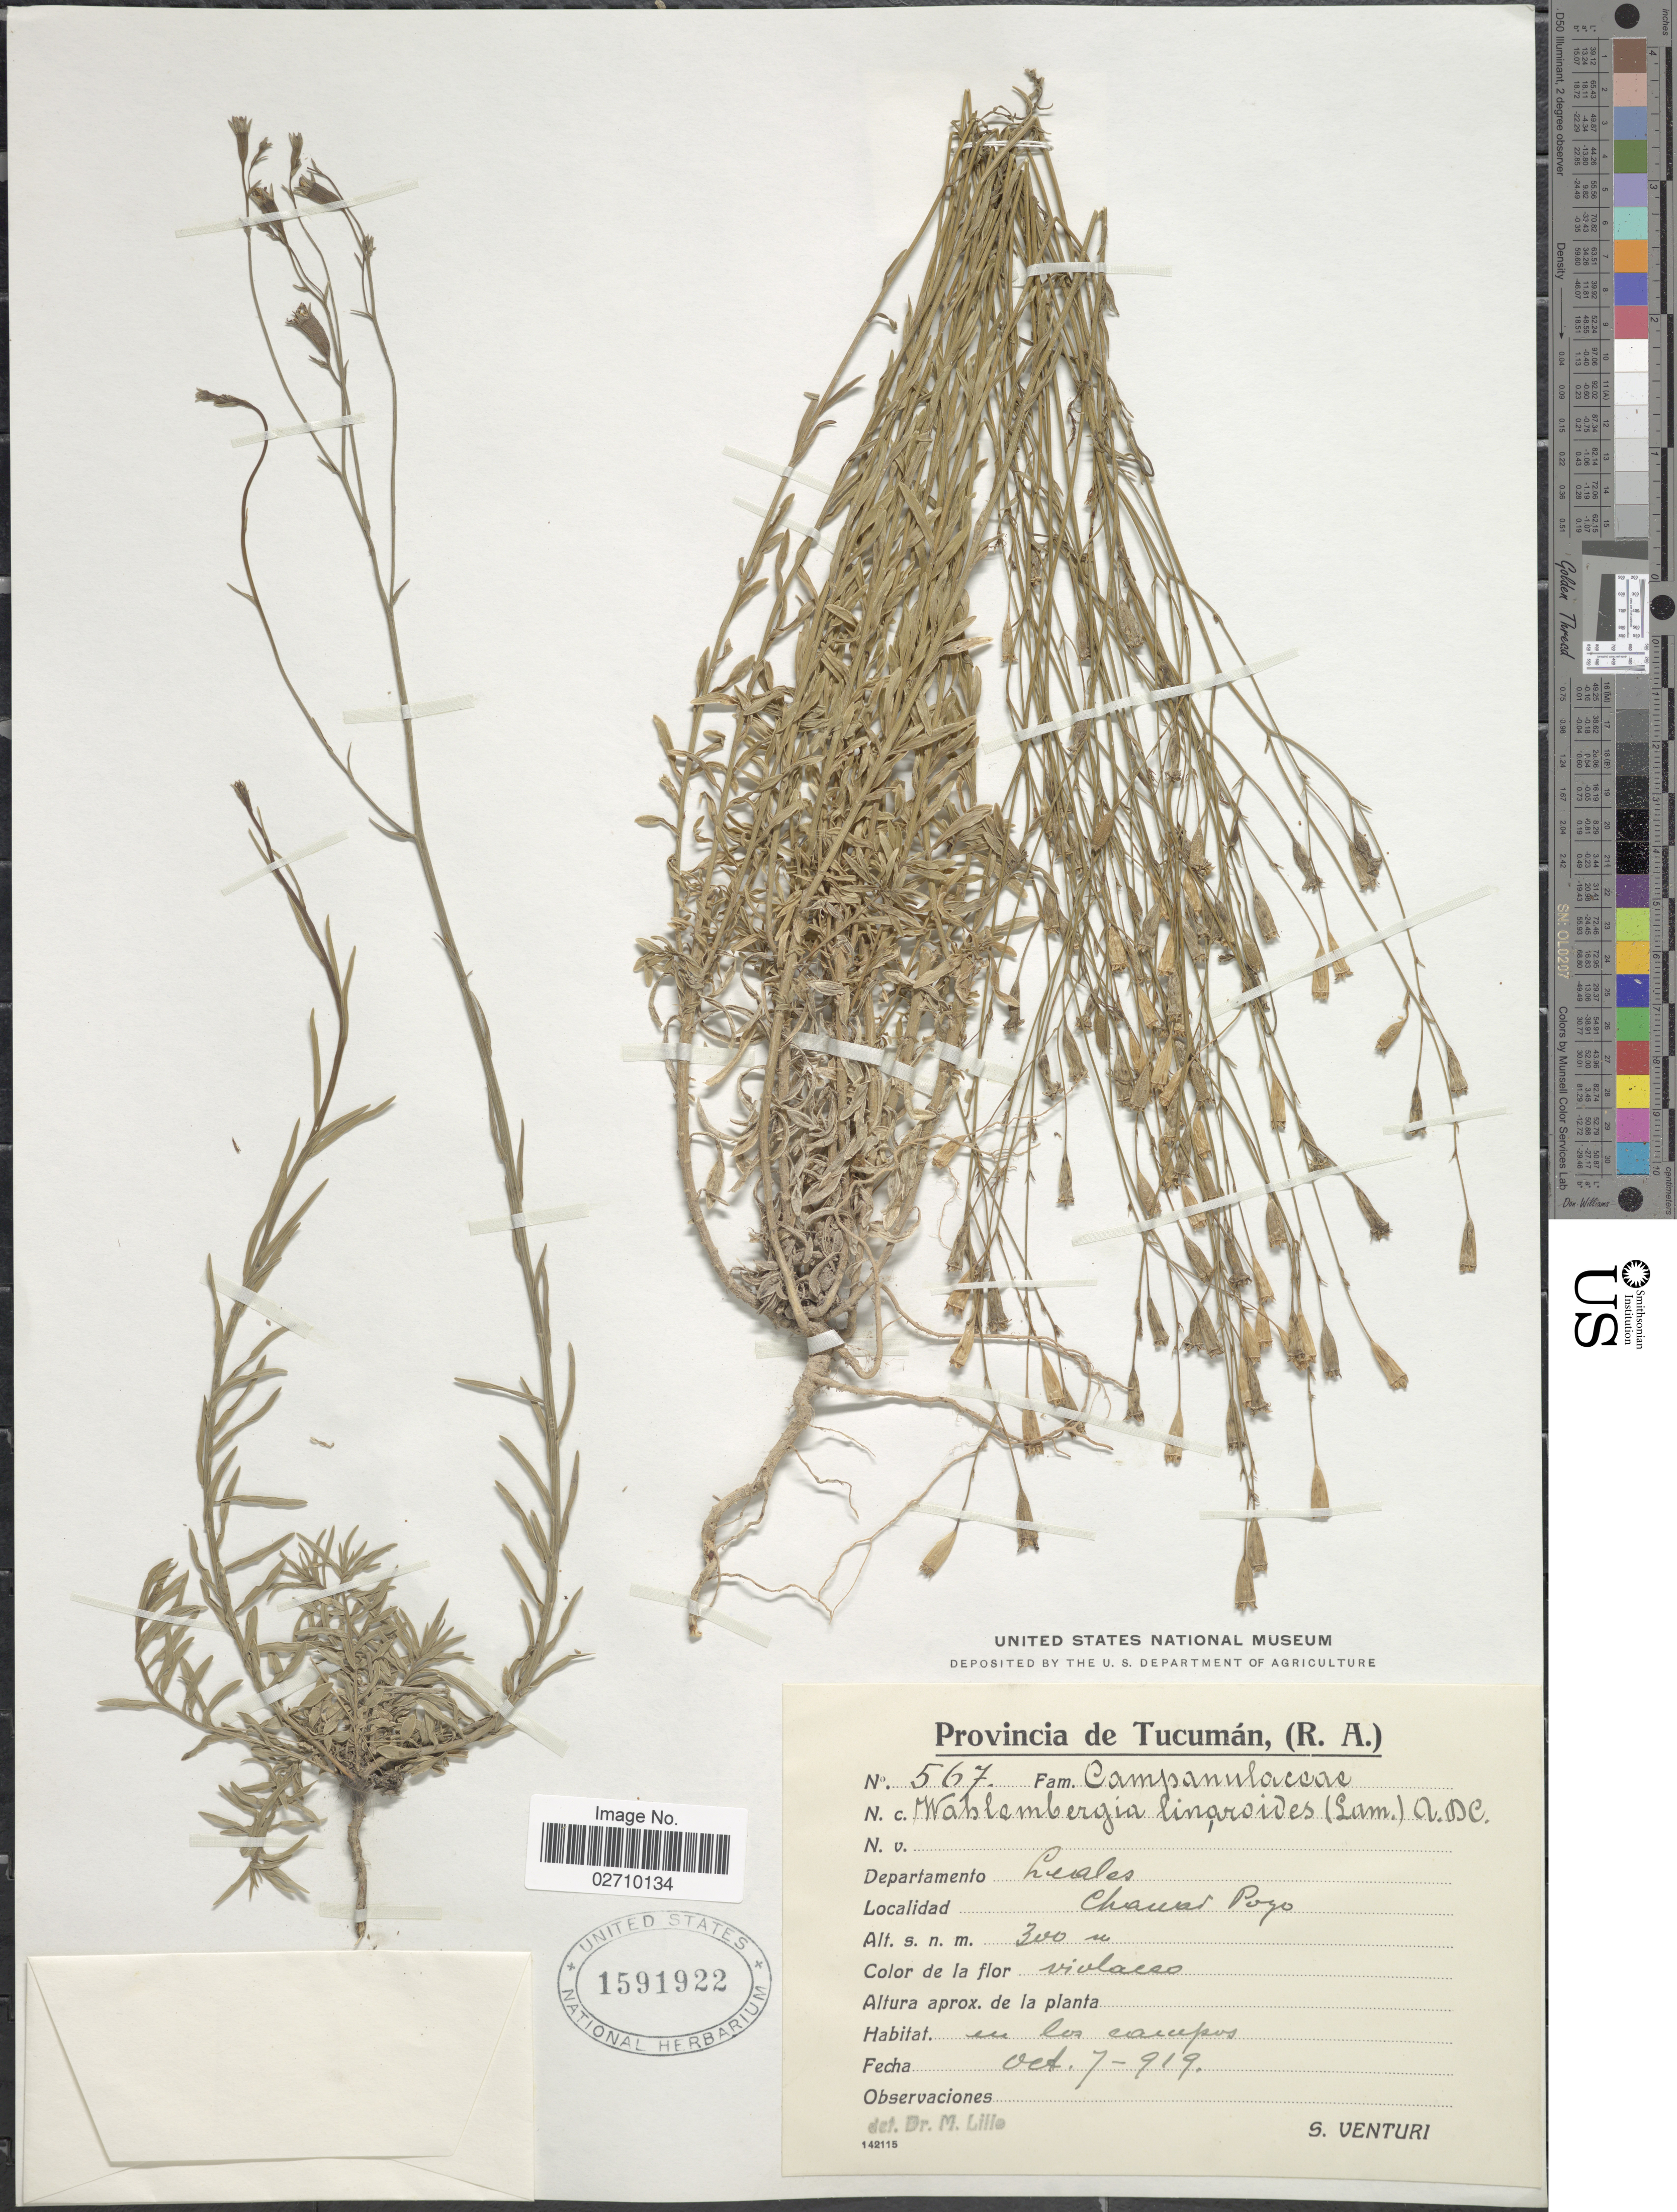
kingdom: Plantae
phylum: Tracheophyta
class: Magnoliopsida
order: Asterales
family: Campanulaceae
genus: Wahlenbergia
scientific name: Wahlenbergia linarioides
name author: (Lam.) A. DC.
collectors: S. Venturi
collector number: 567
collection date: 1919-10-07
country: Argentina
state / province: Tucuman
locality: Departamento: Leales, Chañar Pozo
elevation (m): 300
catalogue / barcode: US 1591922